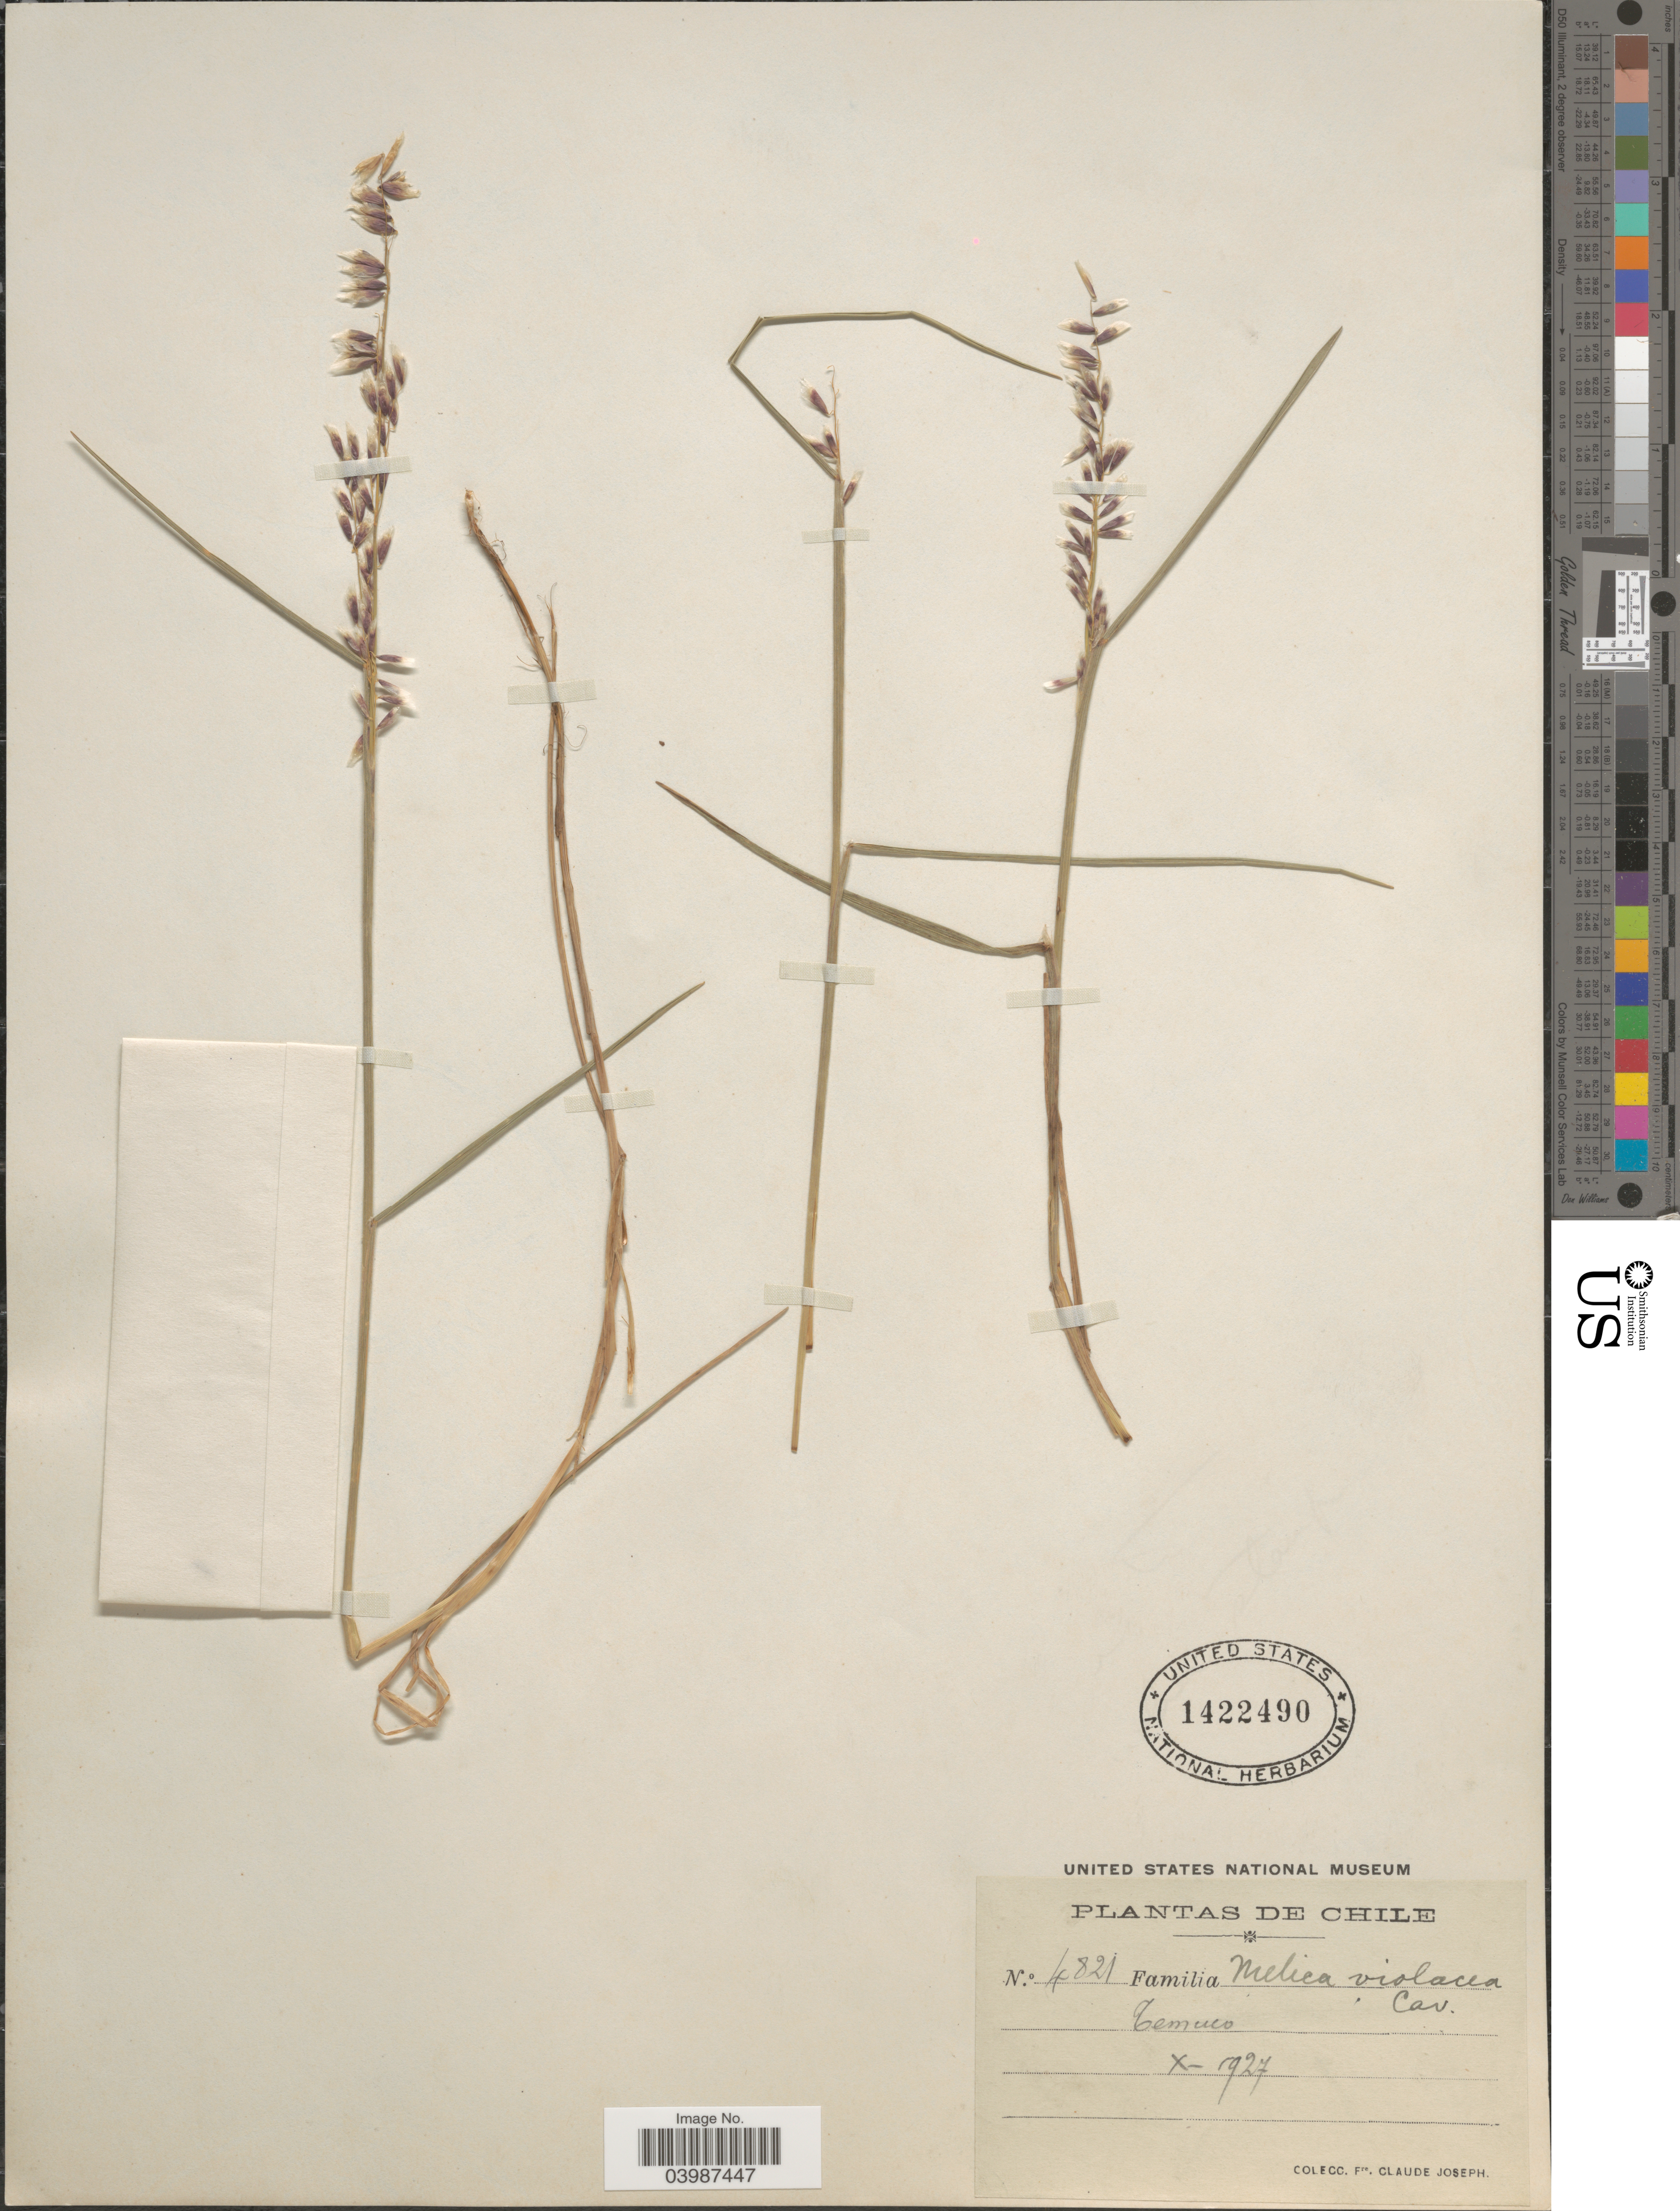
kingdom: Plantae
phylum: Tracheophyta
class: Liliopsida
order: Poales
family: Poaceae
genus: Melica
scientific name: Melica violacea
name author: Cav.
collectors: Bro. Claude-Joseph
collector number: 4821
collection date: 1927-10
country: Chile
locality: Temuco.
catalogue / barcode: US 1422490